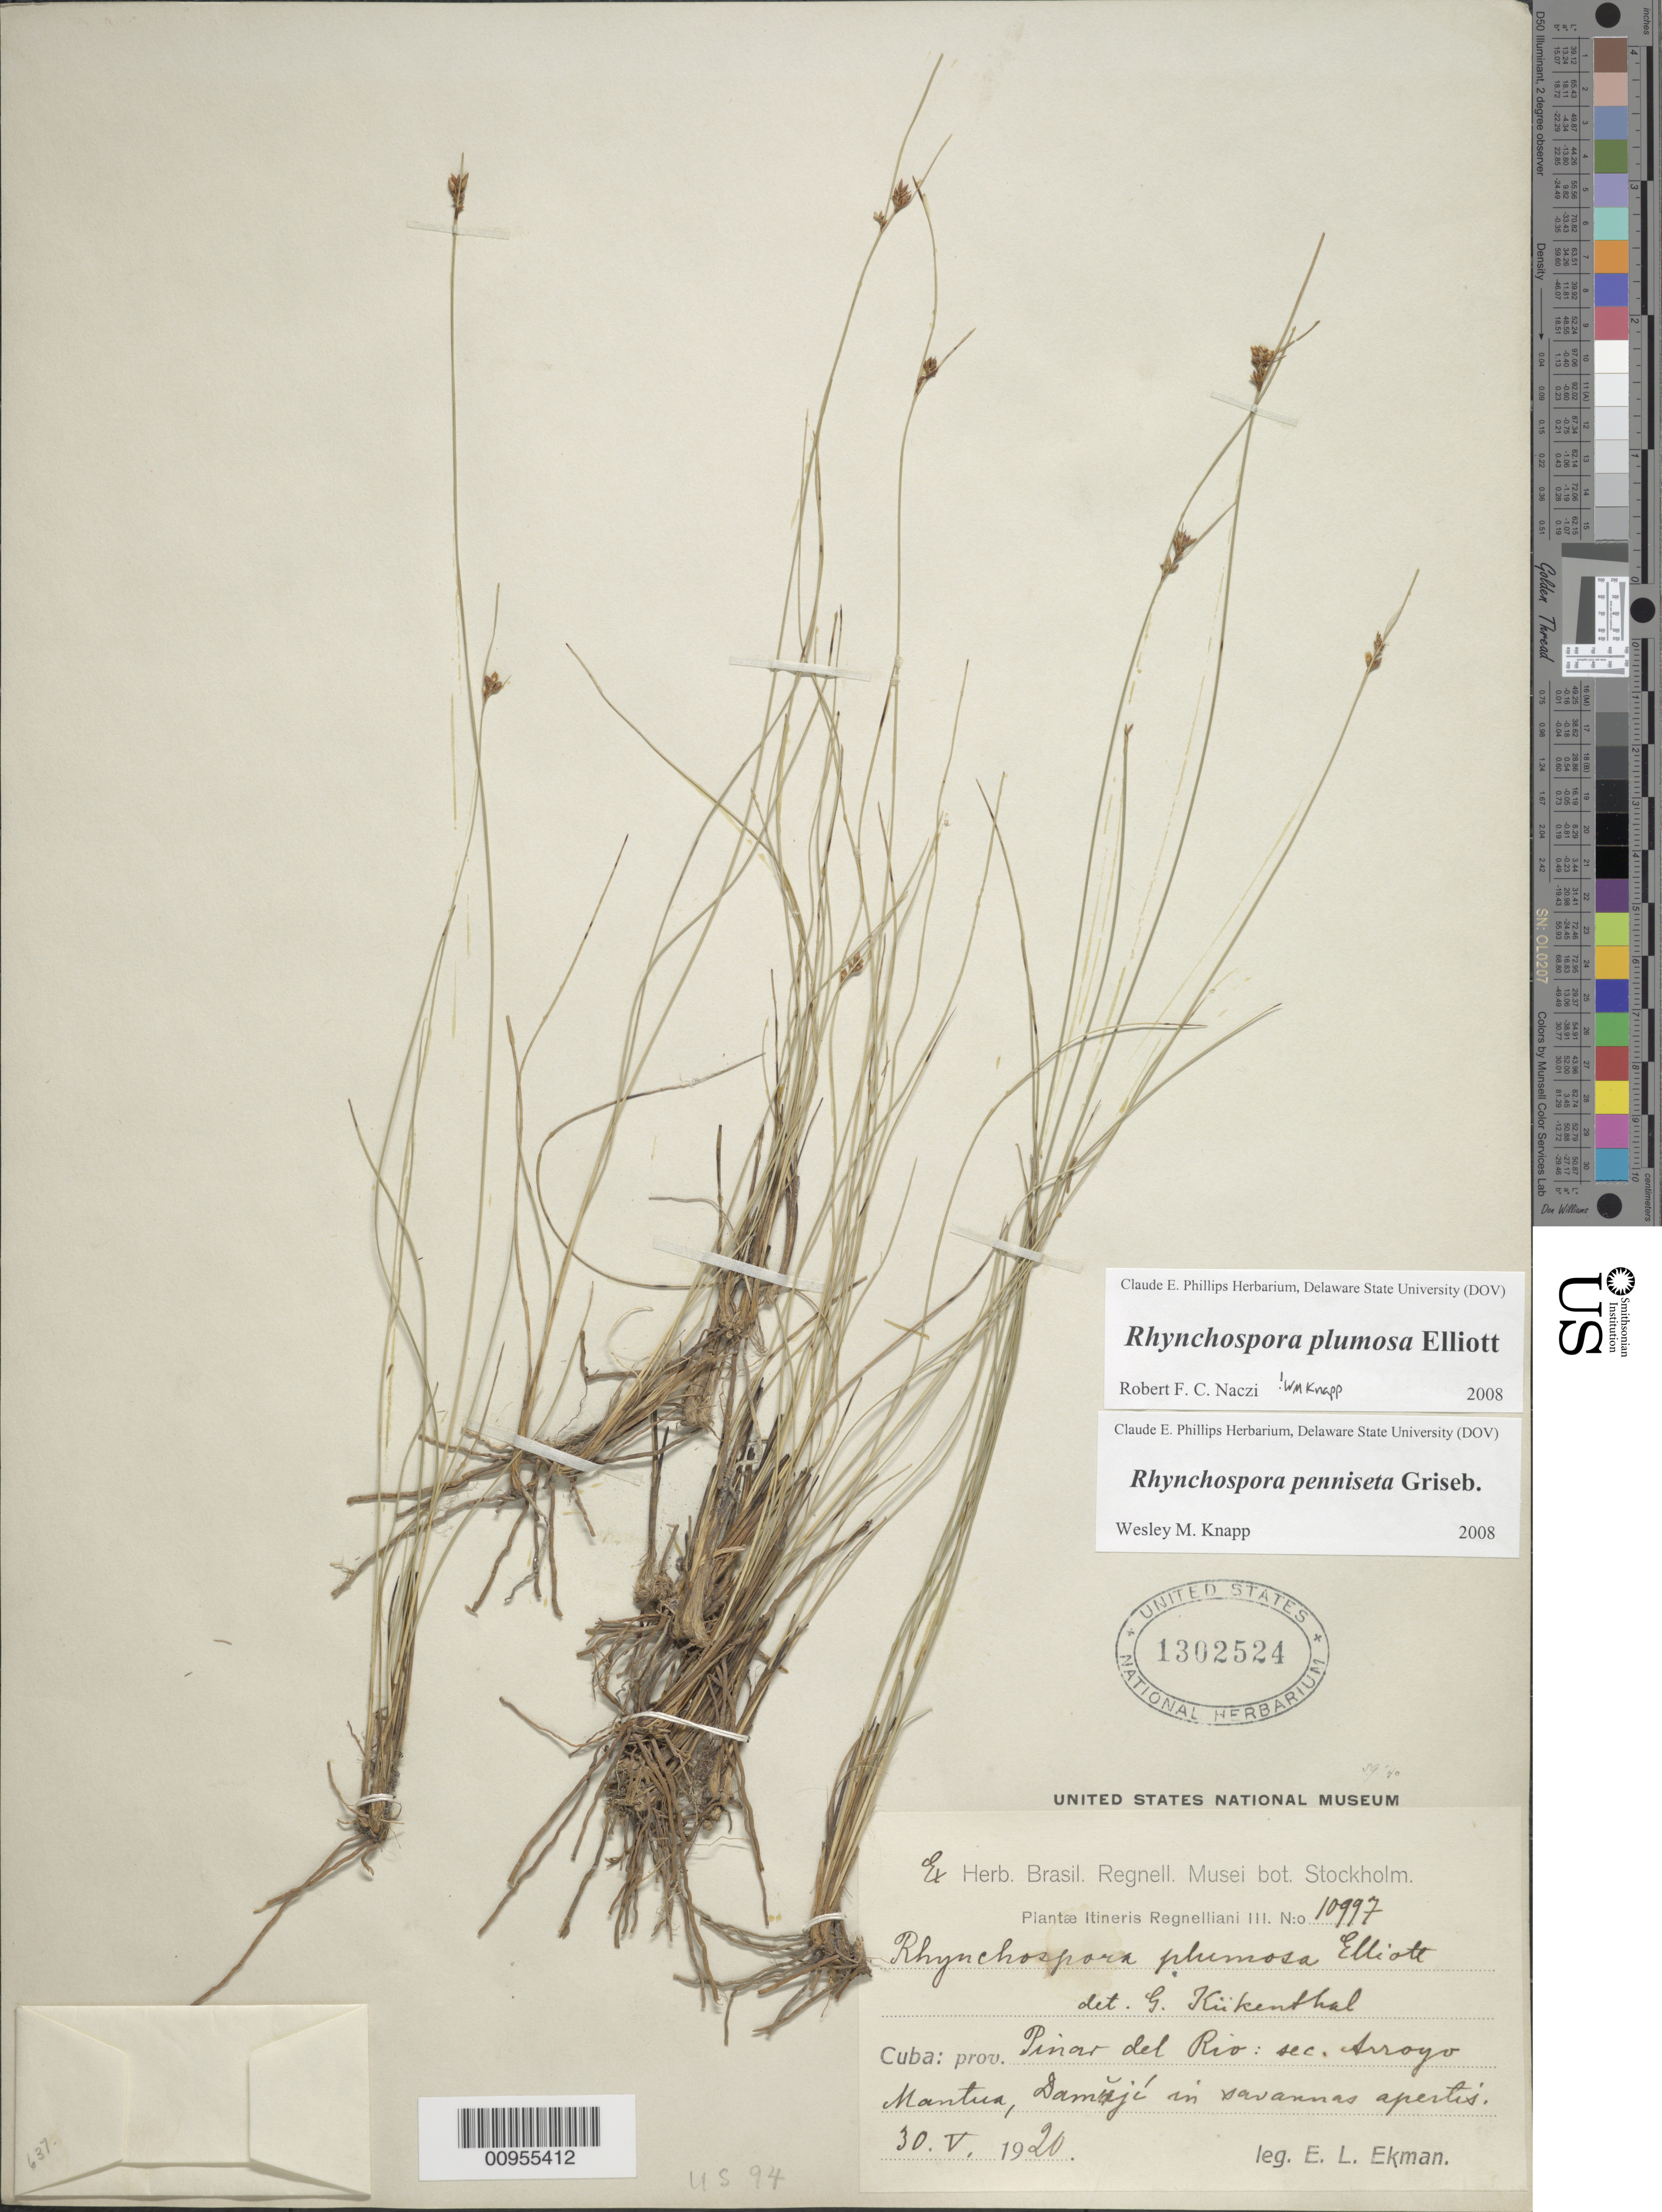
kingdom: Plantae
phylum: Tracheophyta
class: Liliopsida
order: Poales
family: Cyperaceae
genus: Rhynchospora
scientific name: Rhynchospora plumosa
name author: Elliott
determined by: Naczi, R. F. C.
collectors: E. L. Ekman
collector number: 10997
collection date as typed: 30 May 1920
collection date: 1920-05-30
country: Cuba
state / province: Pinar del Rio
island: Cuba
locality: Sec Arroyo Mantua, Damají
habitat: in savannas apertis.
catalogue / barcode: US 1302524